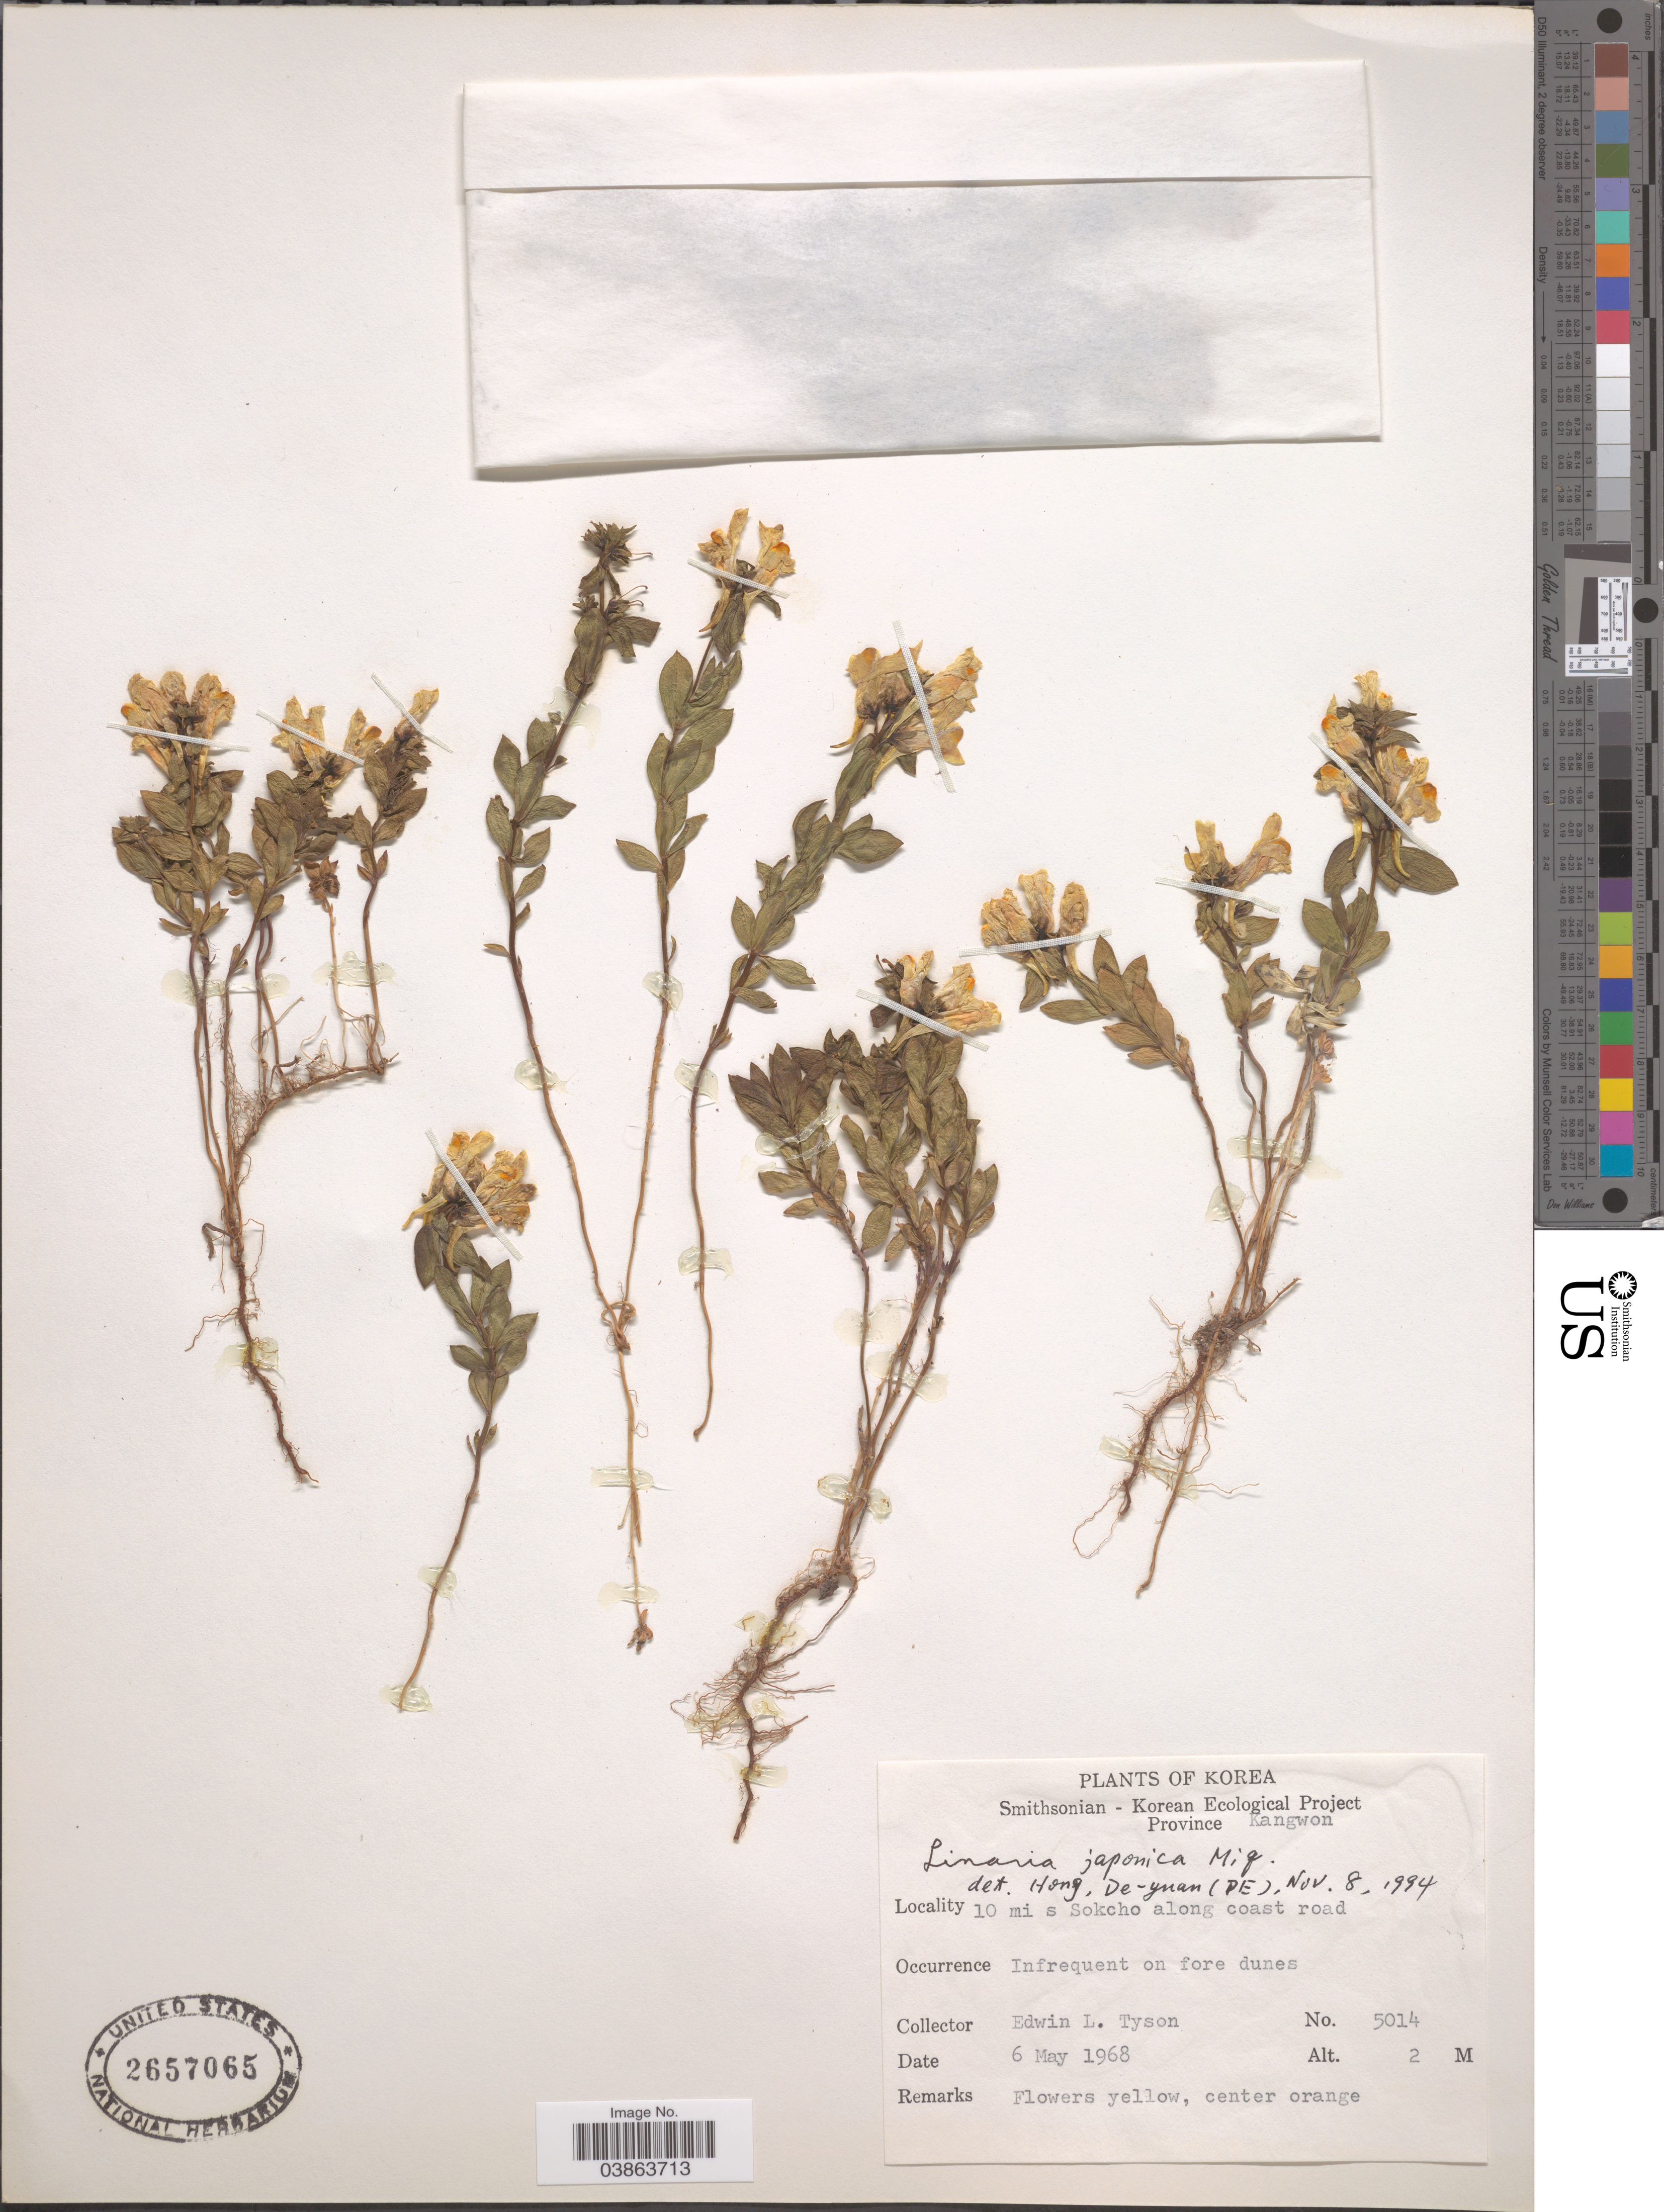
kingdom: Plantae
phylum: Tracheophyta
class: Magnoliopsida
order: Lamiales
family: Plantaginaceae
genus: Linaria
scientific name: Linaria japonica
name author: Miq.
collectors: E. L. Tyson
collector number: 5014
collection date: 1968-05-06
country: North Korea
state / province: Kangwon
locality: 10 mi s Sokcho along coast road.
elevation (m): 2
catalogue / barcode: US 2657065